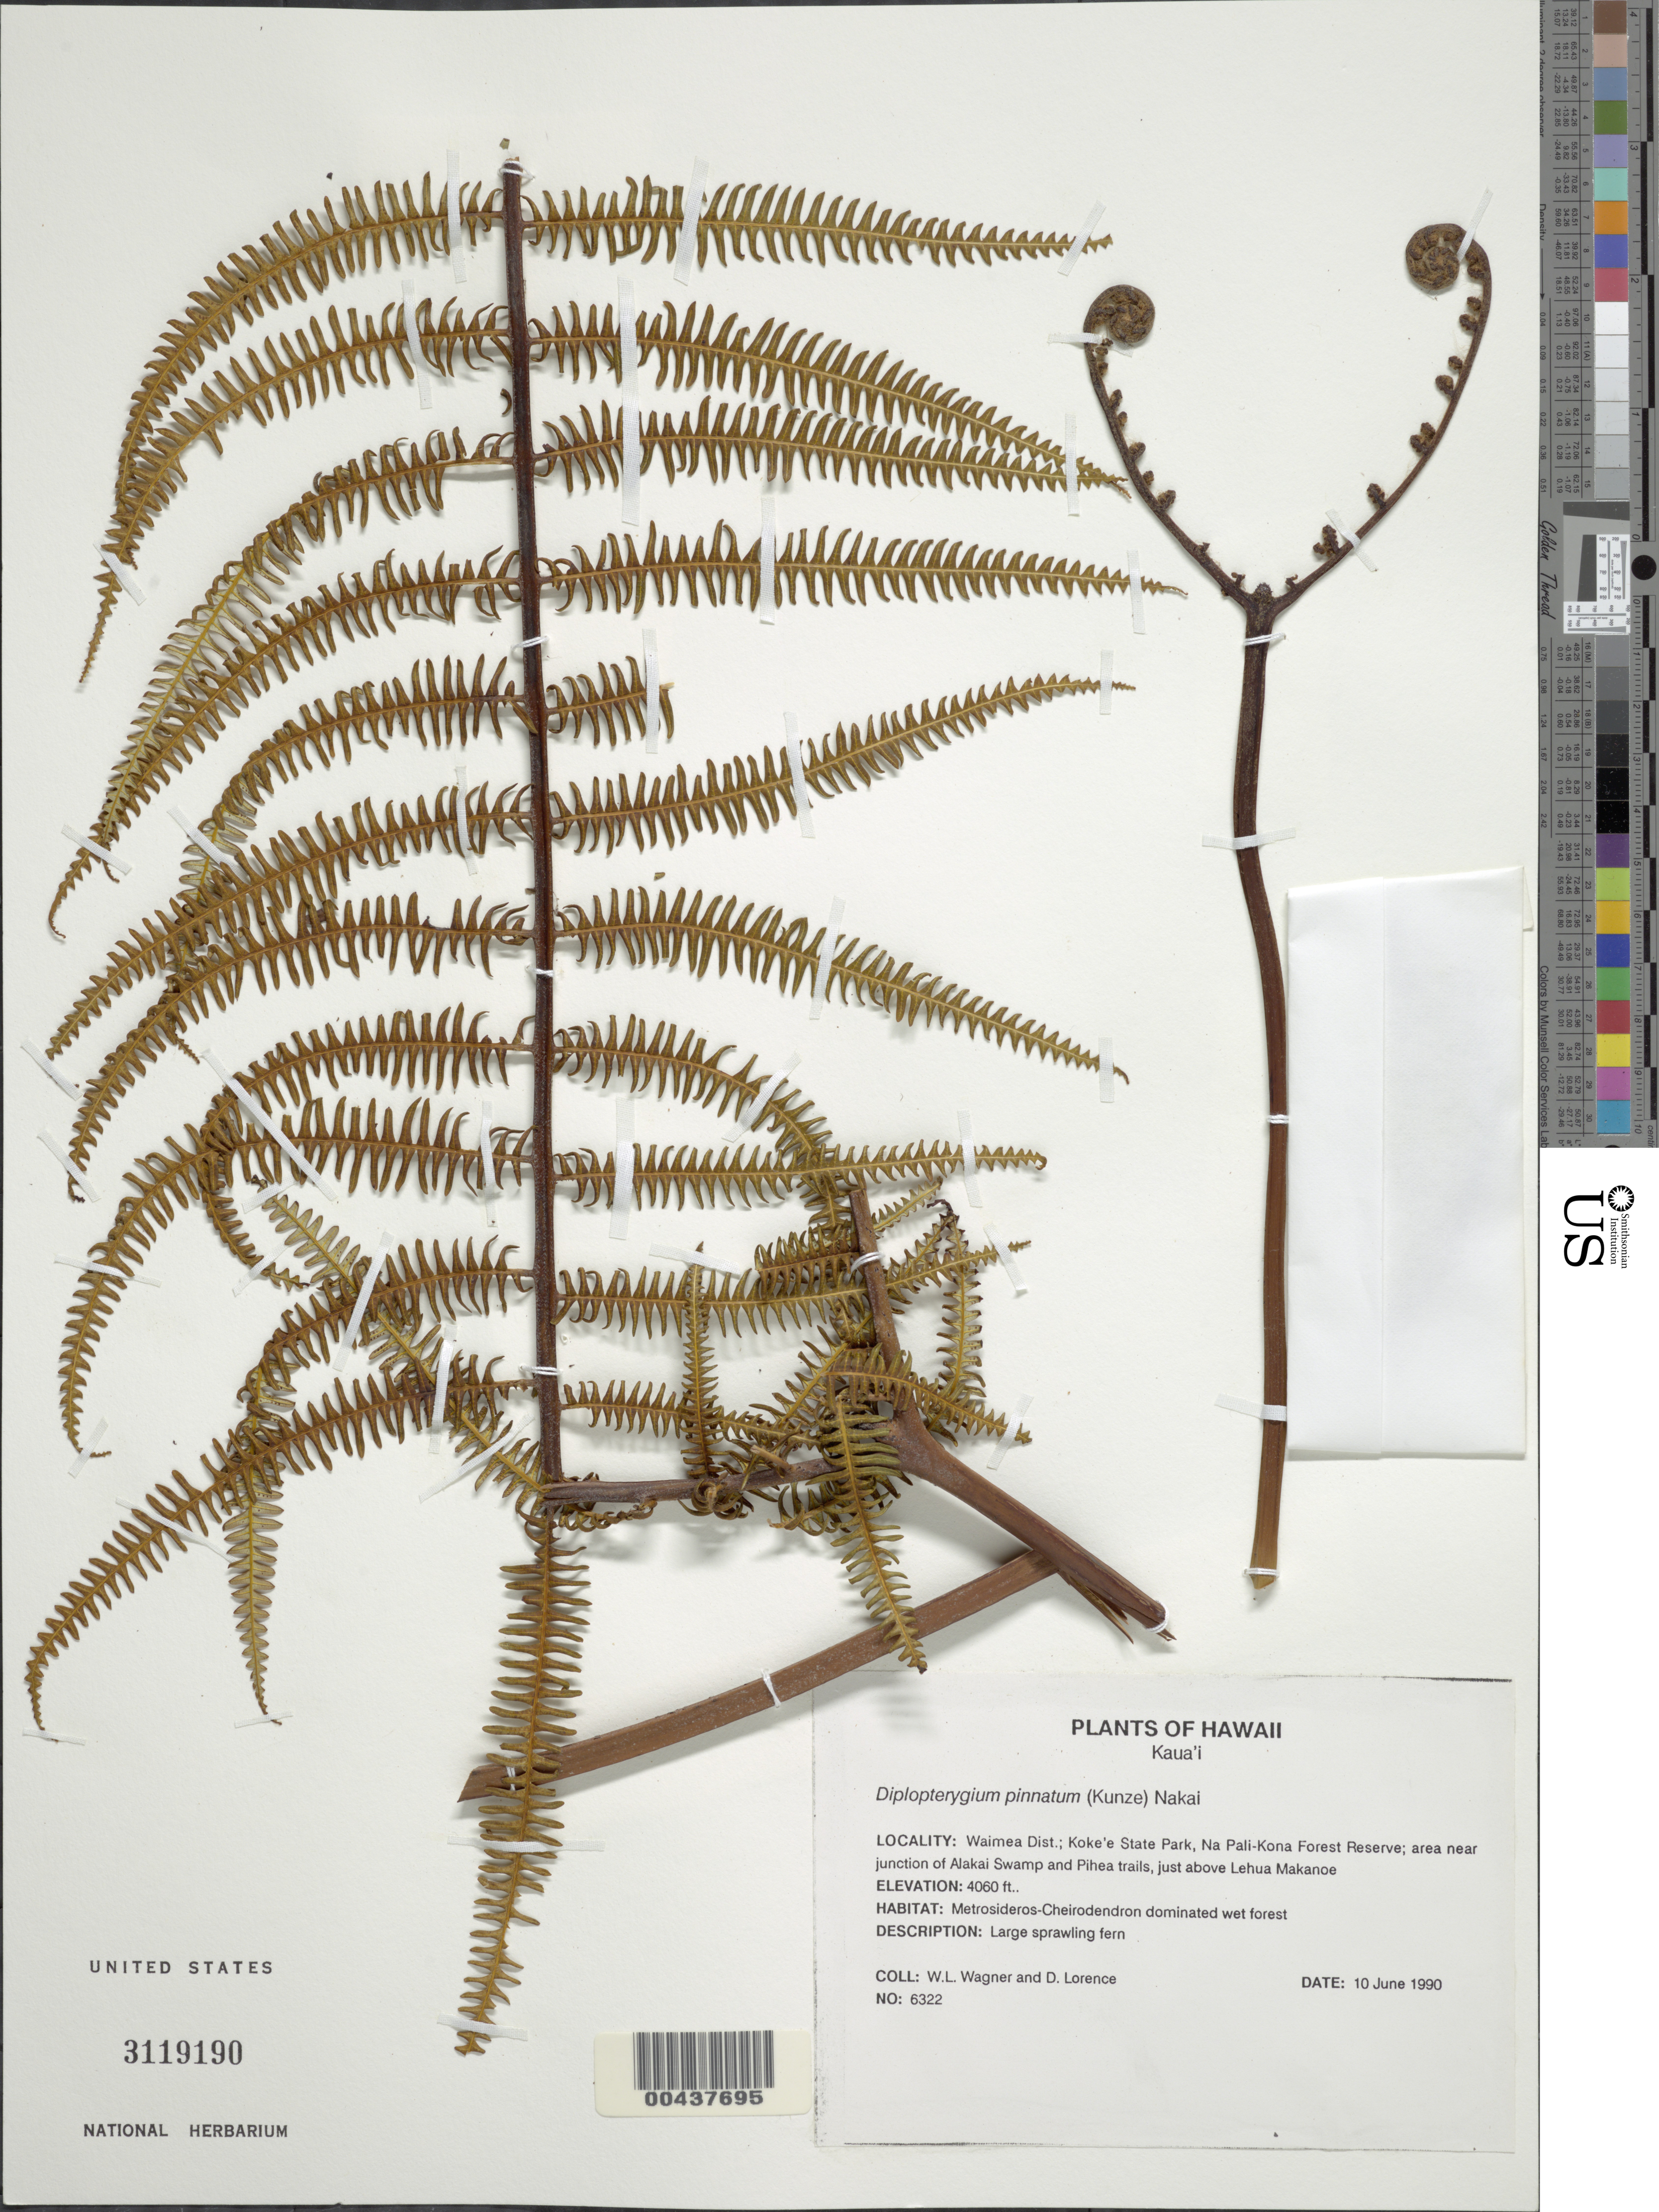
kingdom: Plantae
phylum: Tracheophyta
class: Polypodiopsida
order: Gleicheniales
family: Gleicheniaceae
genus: Diplopterygium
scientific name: Diplopterygium pinnatum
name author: (Kunze) Nakai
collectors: W. L. Wagner & D. Lorence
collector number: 6322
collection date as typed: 10 Jun 1990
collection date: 1990-06-10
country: United States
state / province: Hawaii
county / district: Kauai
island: Kaua'i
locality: Waimea Dist.; Koke'e State Pk., Na Pali-Kona For. Res.; area near jct. Alakai Swamp and Pihea trails, Just above Lehua Makanoe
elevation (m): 1237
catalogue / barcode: US 3119190